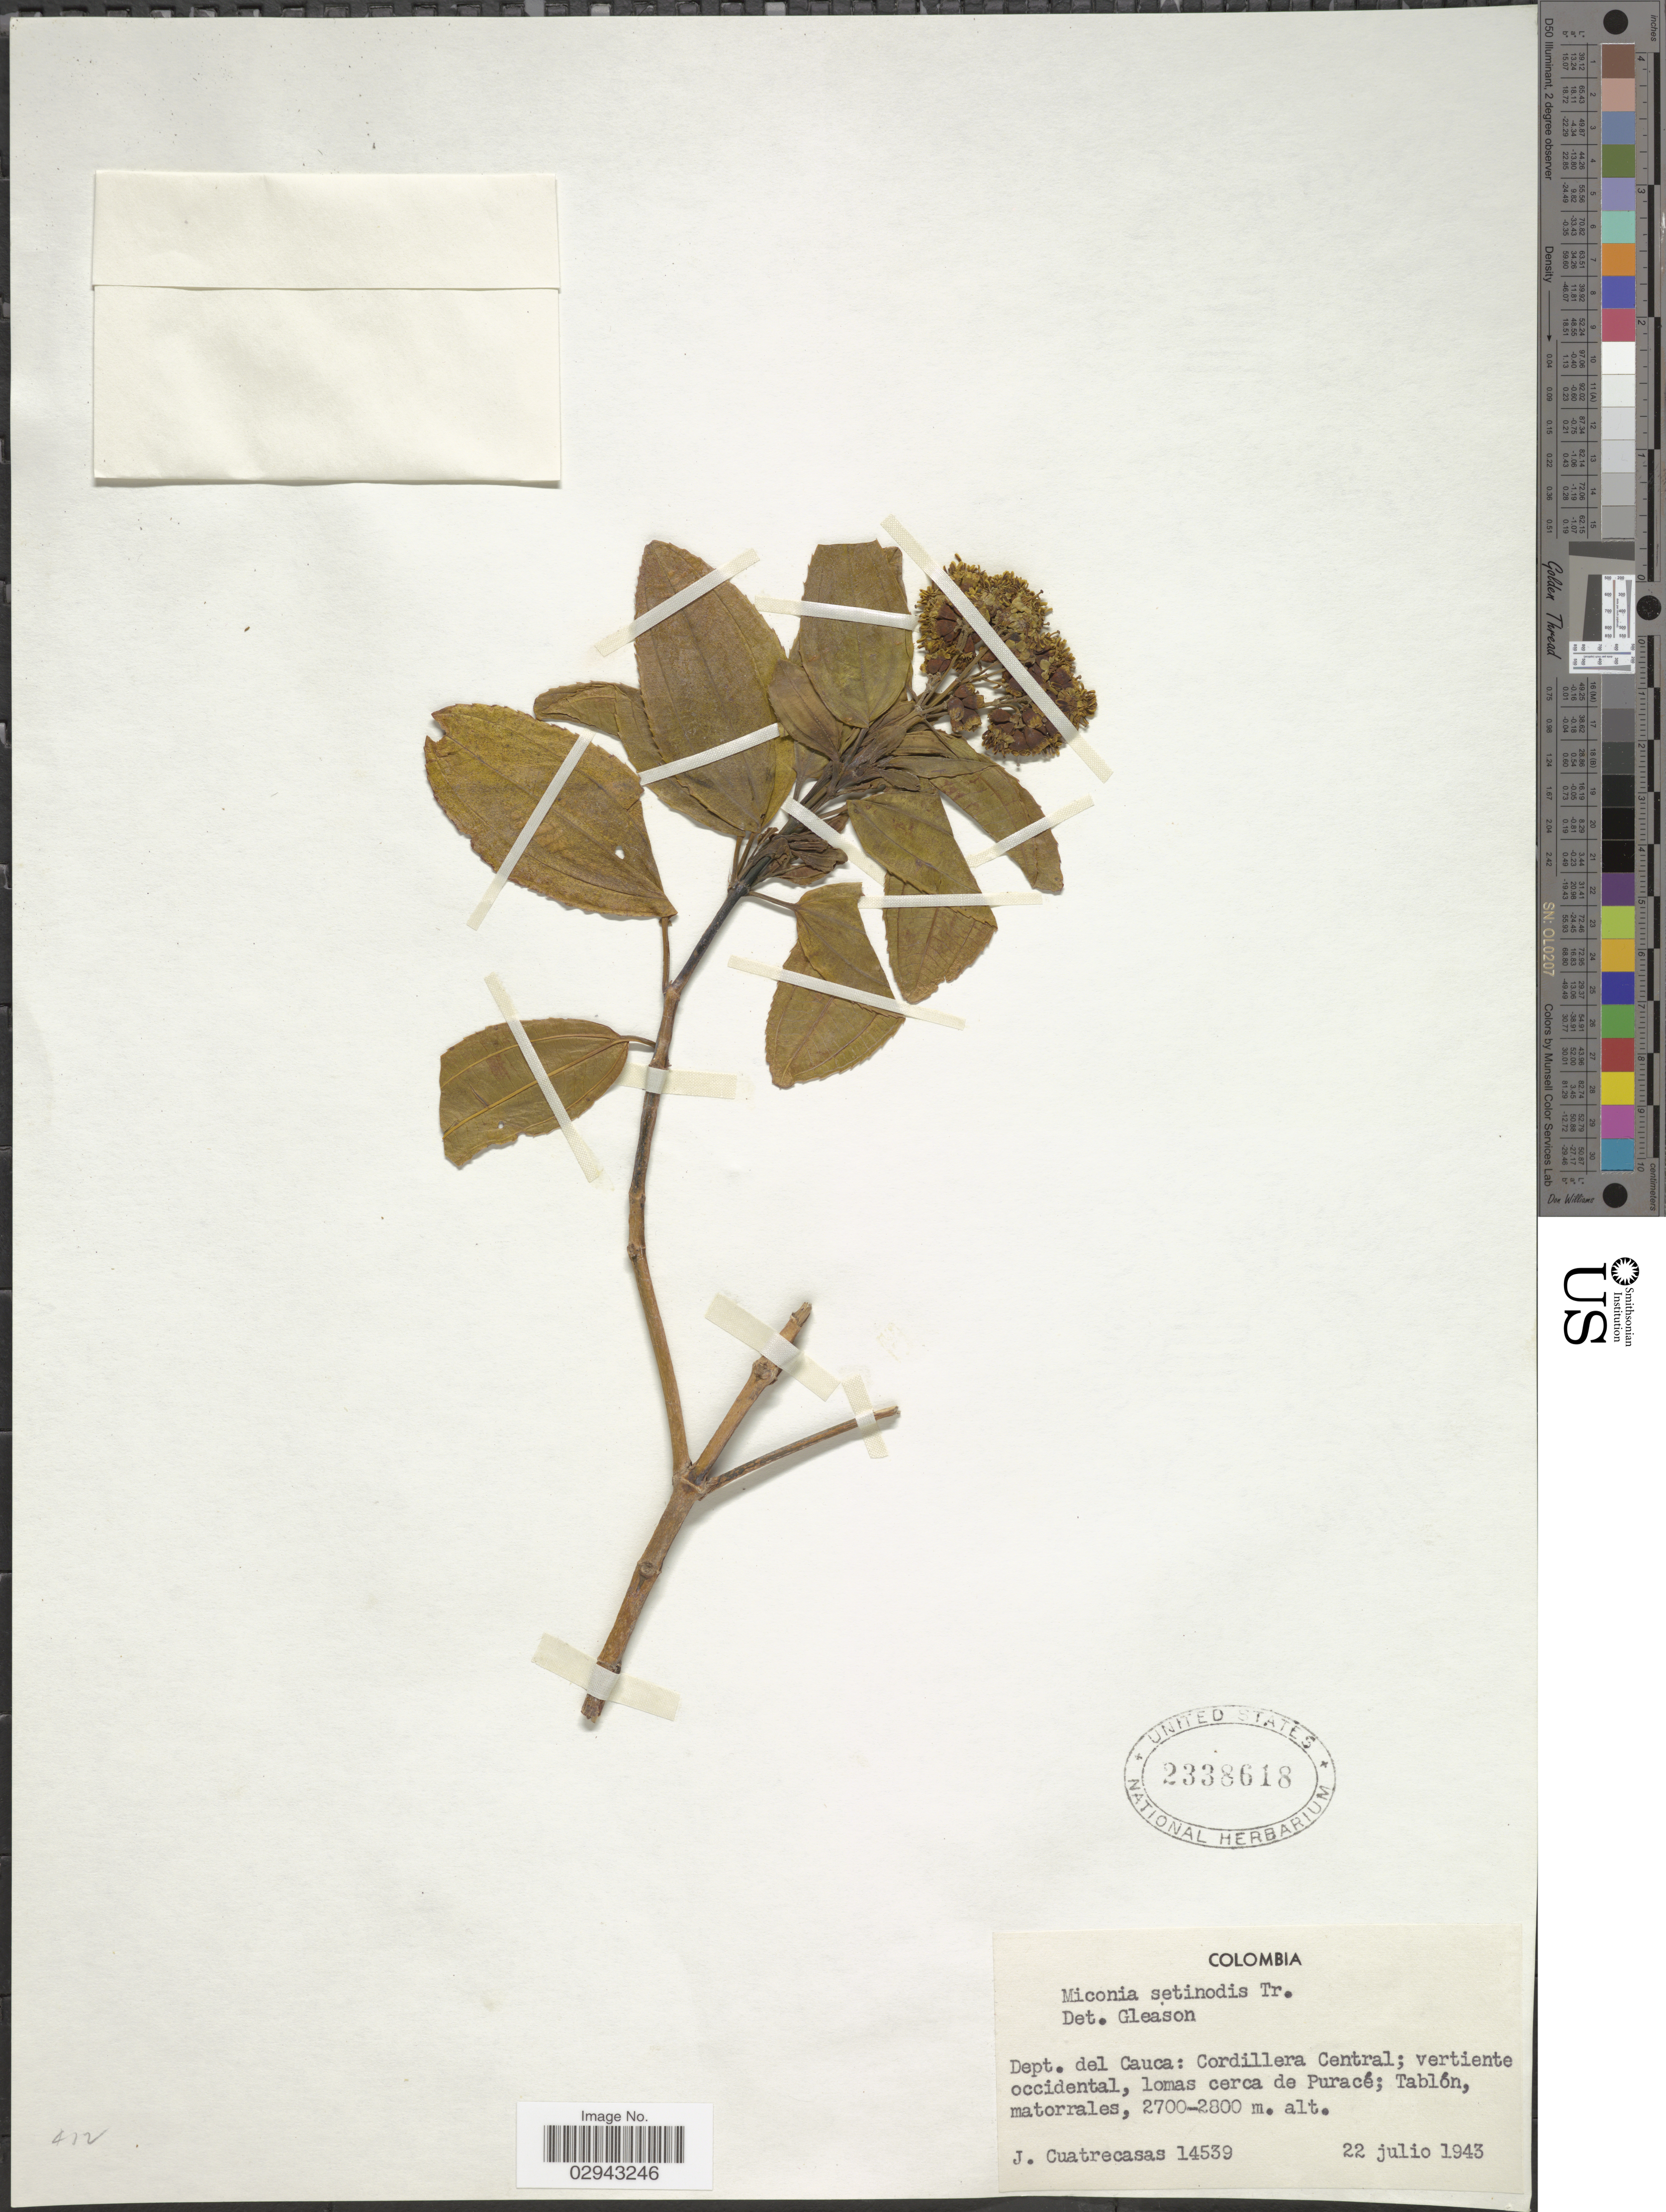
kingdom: Plantae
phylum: Tracheophyta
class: Magnoliopsida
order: Myrtales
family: Melastomataceae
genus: Miconia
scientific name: Miconia setinodis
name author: (Bonpl.) DC.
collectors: J. Cuatrecasas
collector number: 14539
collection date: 1943-07-22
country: Colombia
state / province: Cauca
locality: Dept. del Cauca: Cordillera Central; vertiente occidental, lomas cerca de Puracé; Tablón, matorrales.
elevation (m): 2700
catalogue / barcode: US 2338618